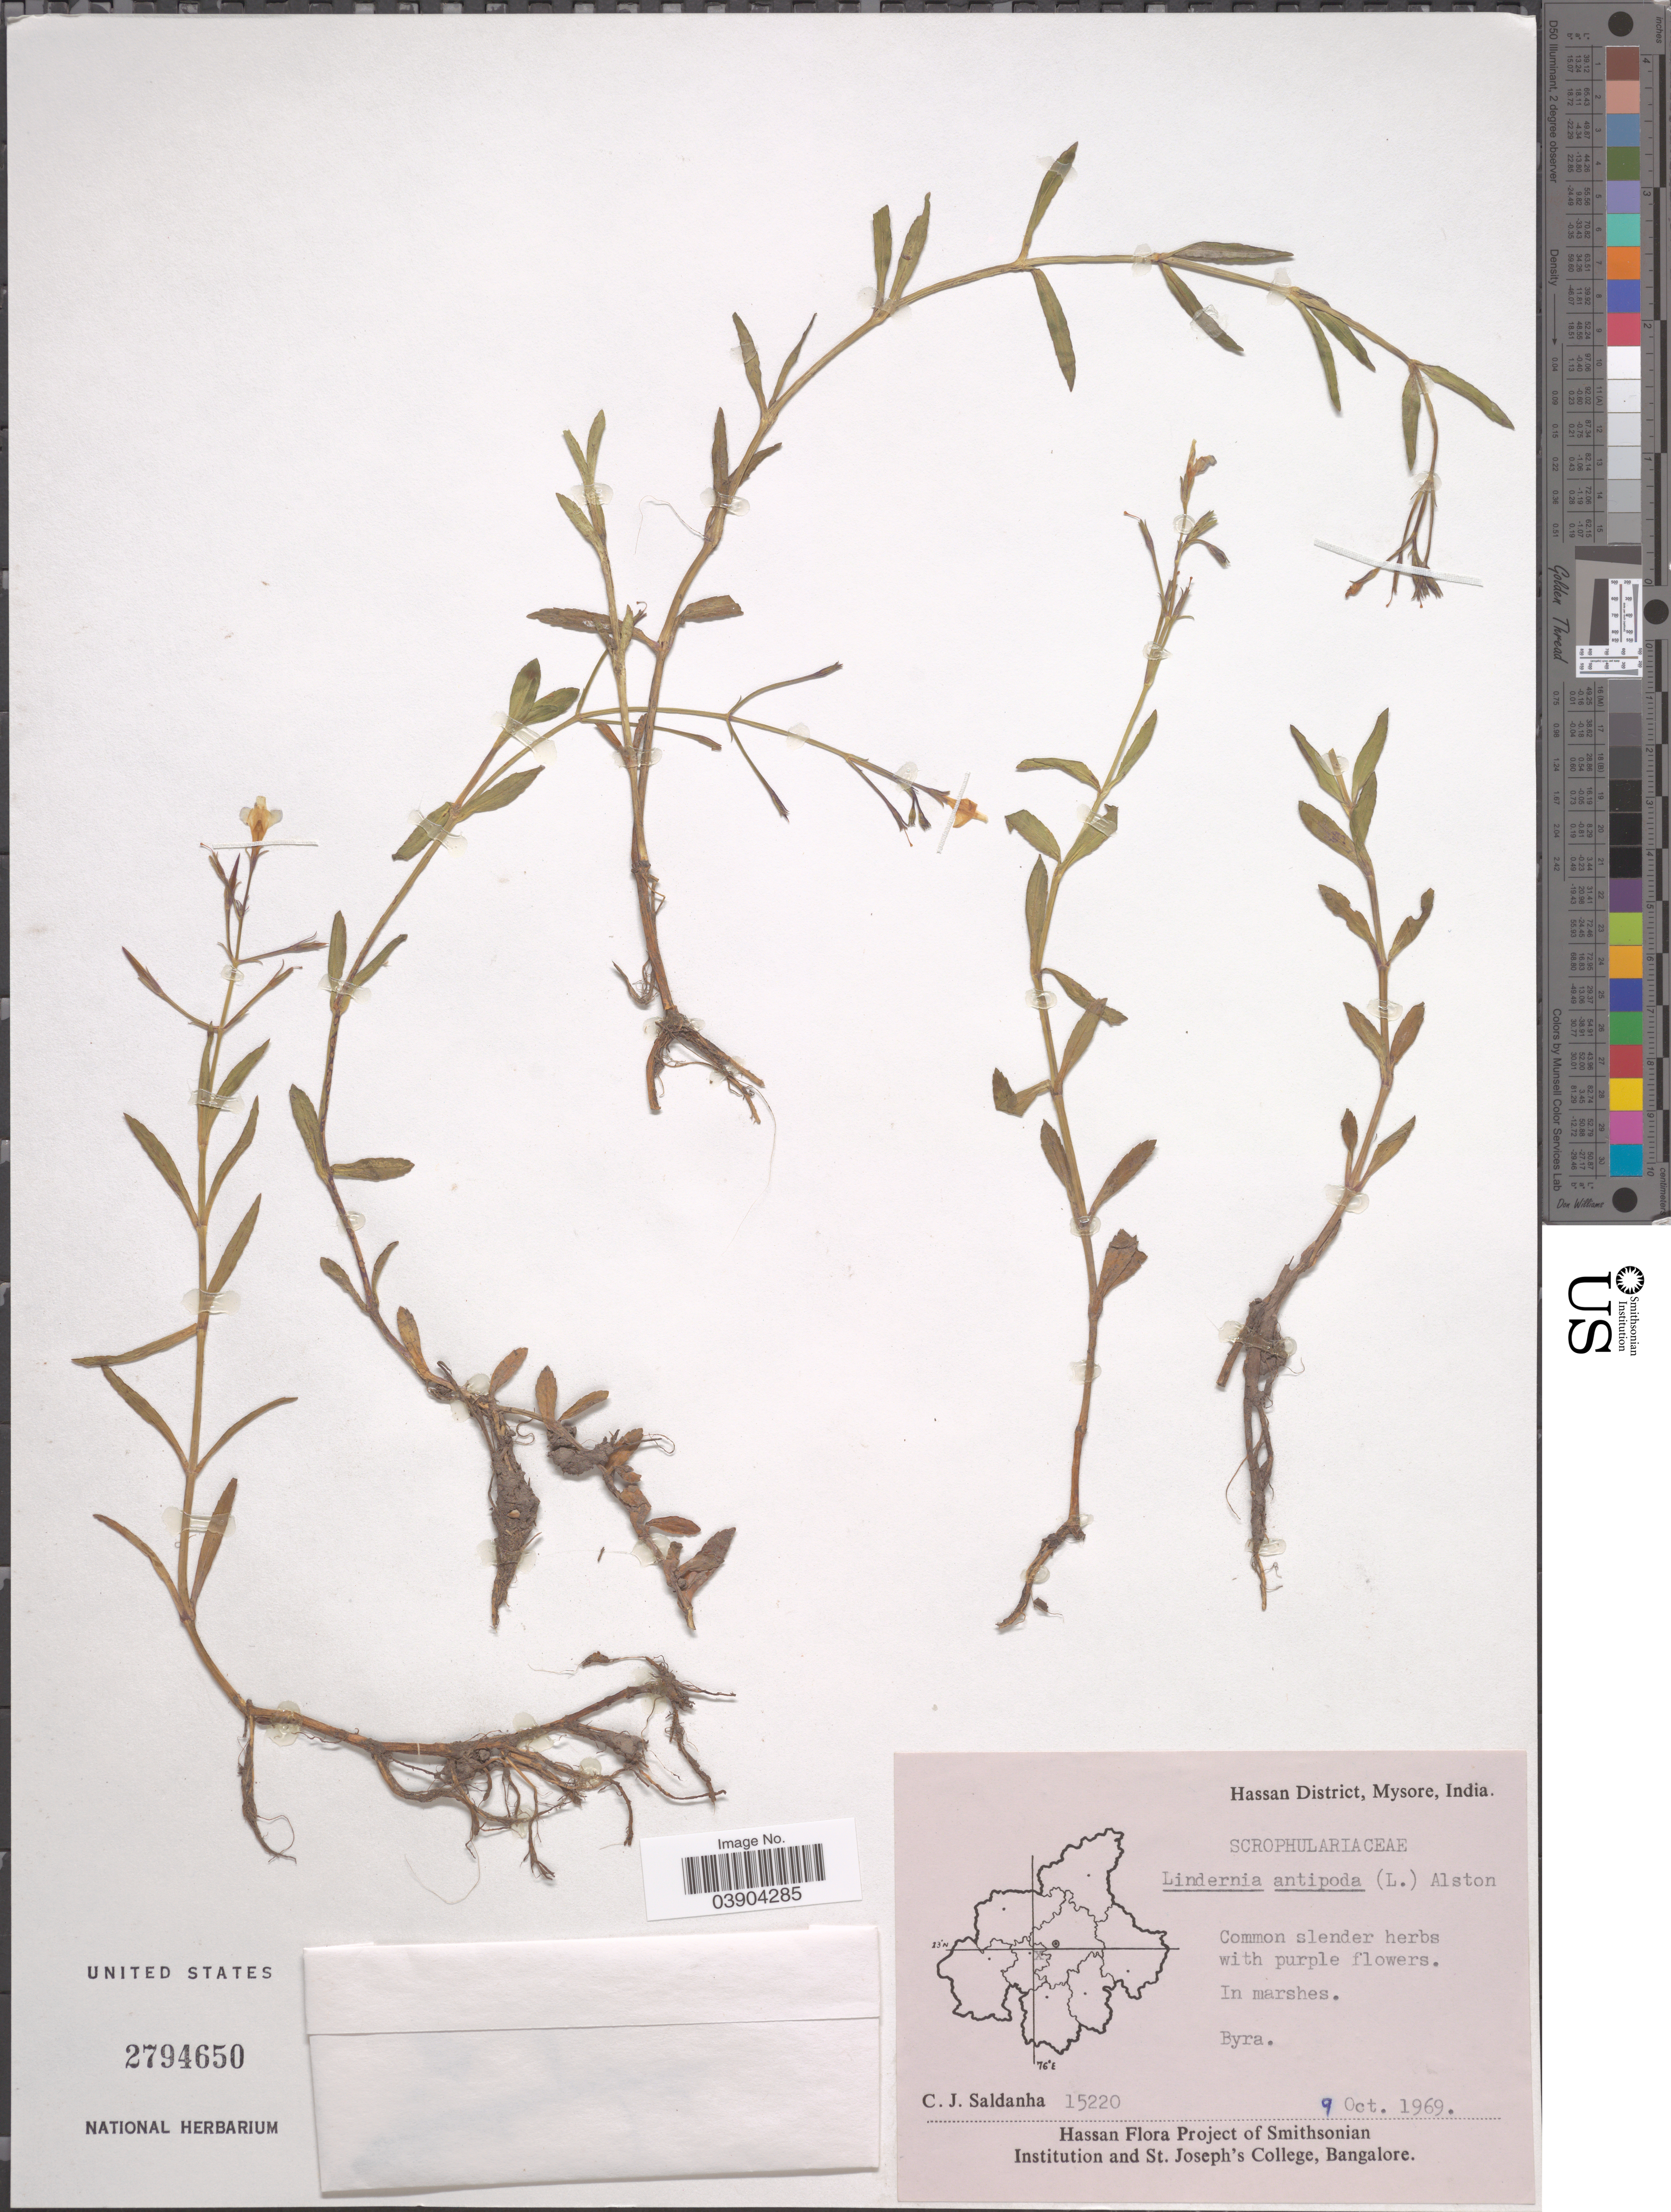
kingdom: Plantae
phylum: Tracheophyta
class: Magnoliopsida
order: Lamiales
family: Linderniaceae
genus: Lindernia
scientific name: Lindernia antipoda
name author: (L.) Alston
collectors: C. J. Saldanha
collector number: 15220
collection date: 1969-10-09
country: India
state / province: Karnataka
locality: Hassan District, Mysore. Byra.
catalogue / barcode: US 2794650